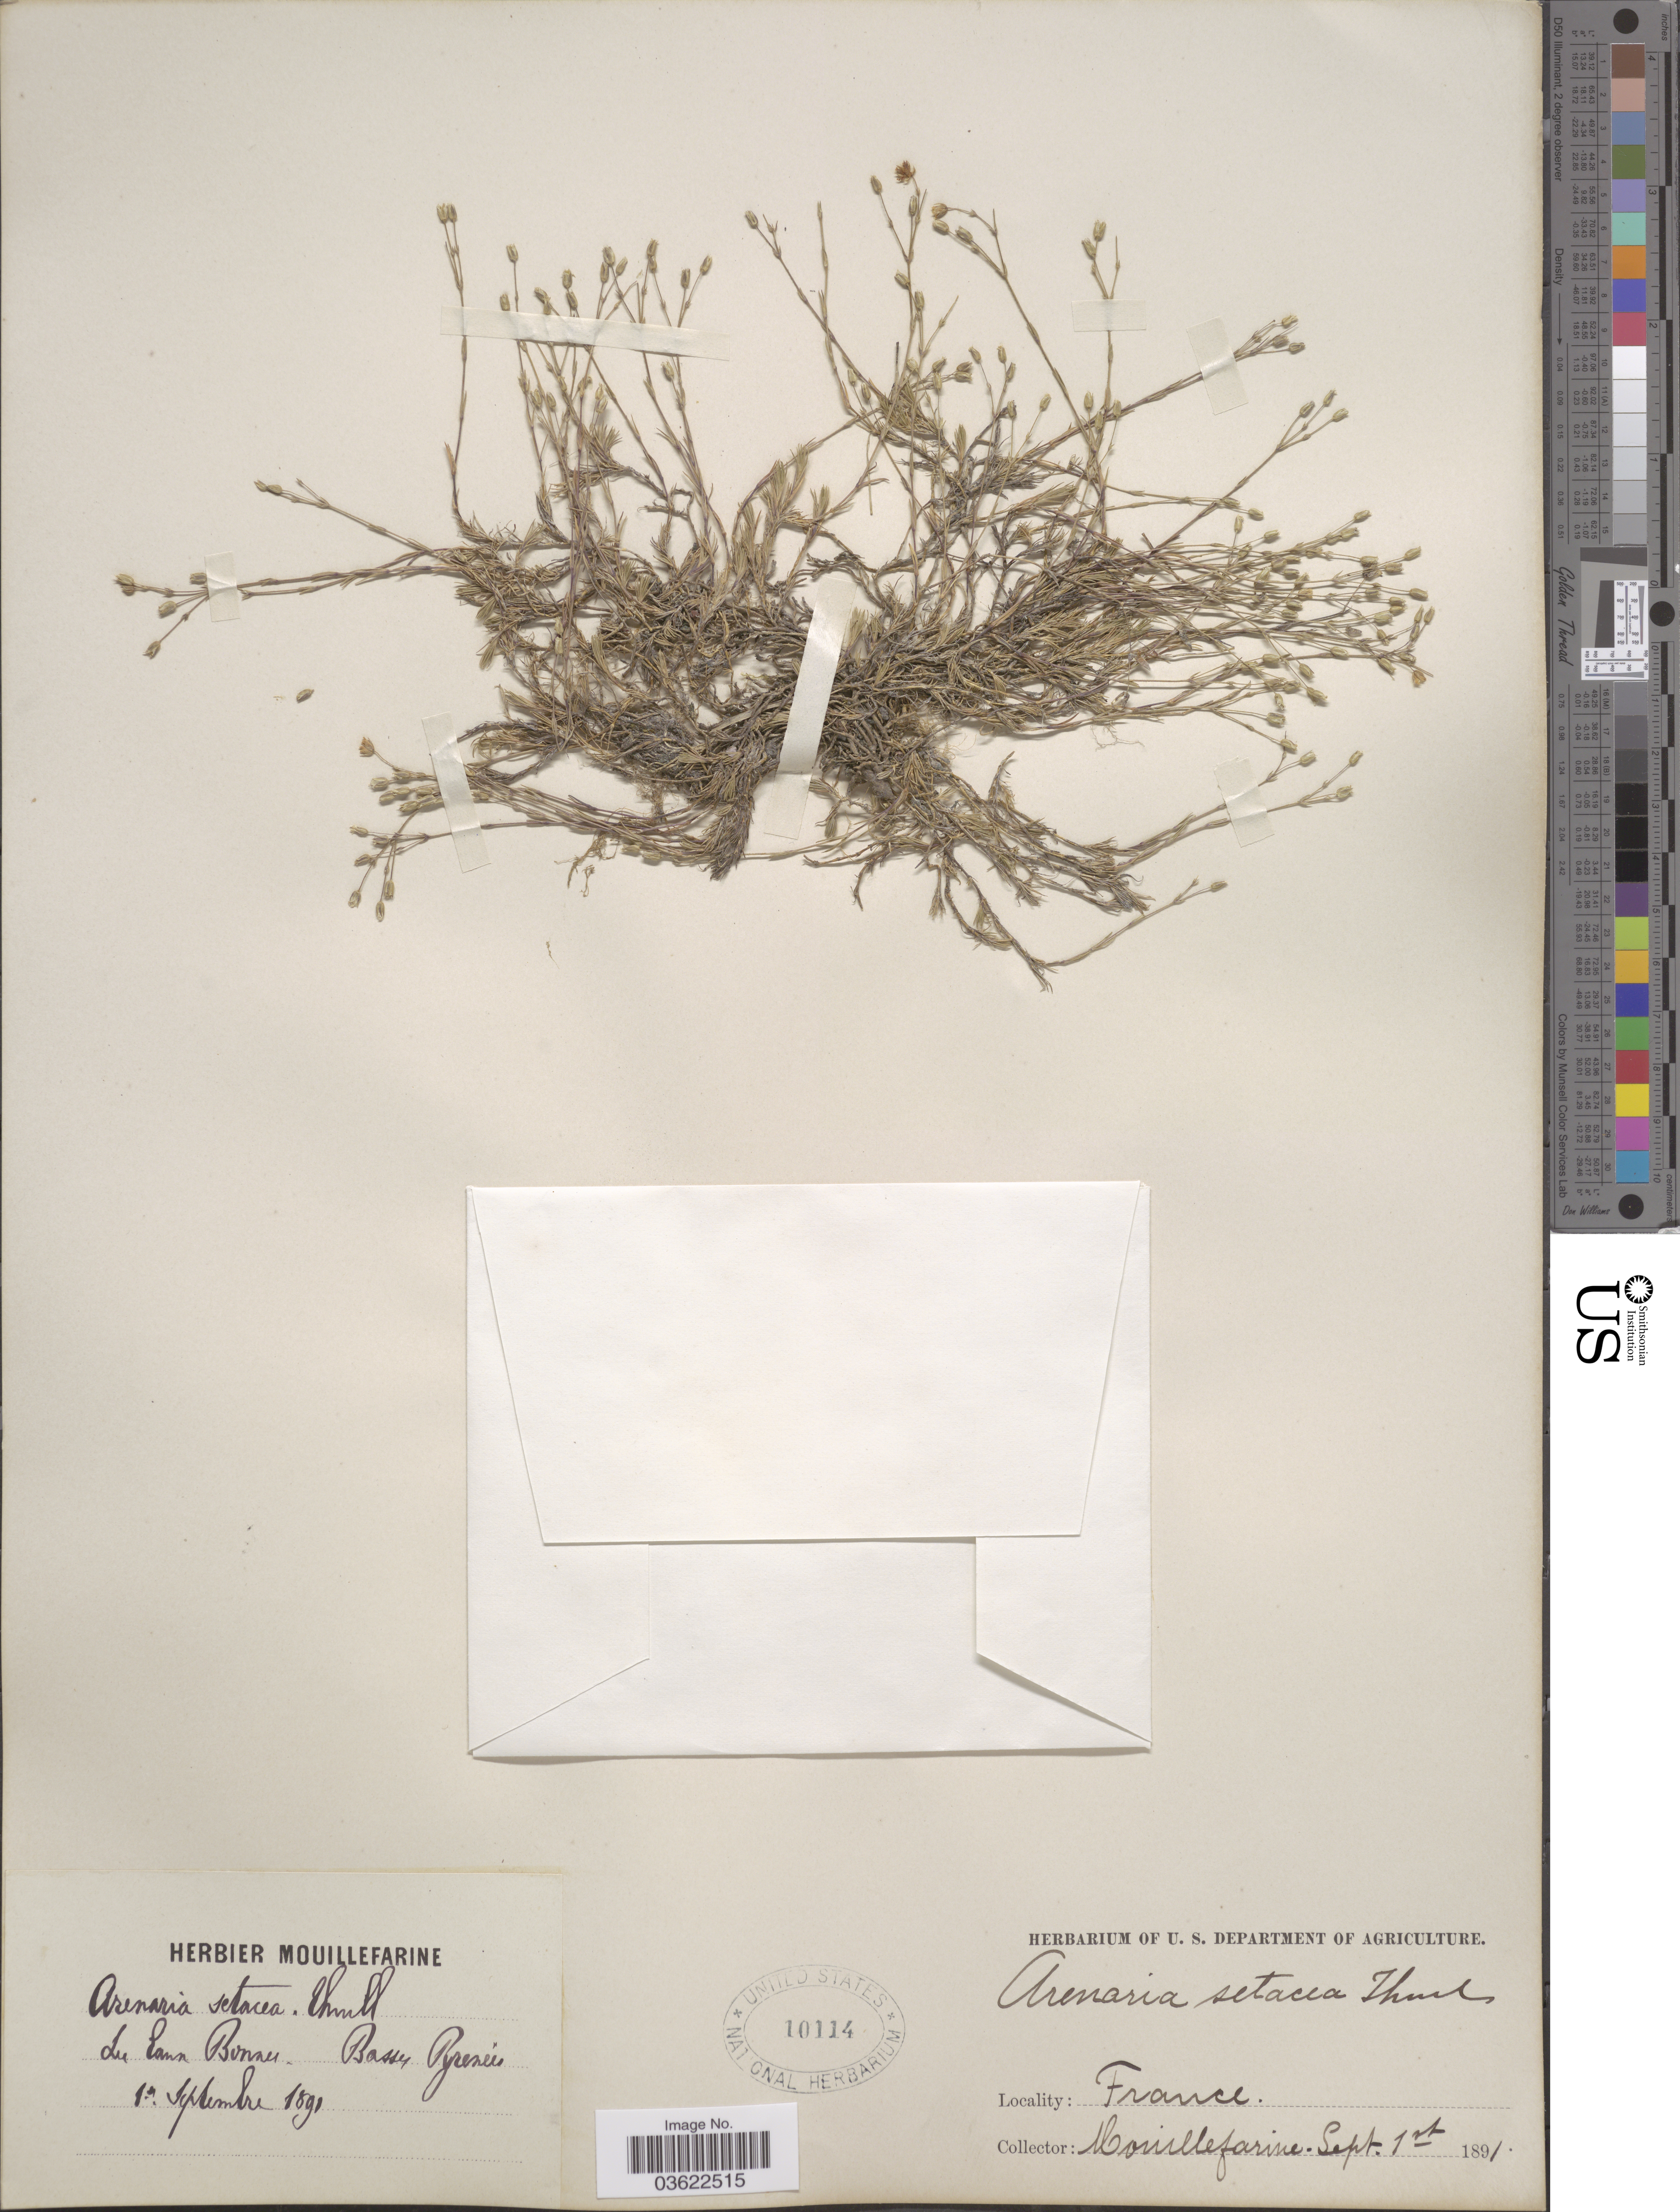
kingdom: Plantae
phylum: Tracheophyta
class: Magnoliopsida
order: Caryophyllales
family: Caryophyllaceae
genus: Arenaria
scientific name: Arenaria setacea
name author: Thuill.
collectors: A. Mouillefarine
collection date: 1891-09-01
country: France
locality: Les Eaux Bonnes. Basses Pyrenées.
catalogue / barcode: US 10114